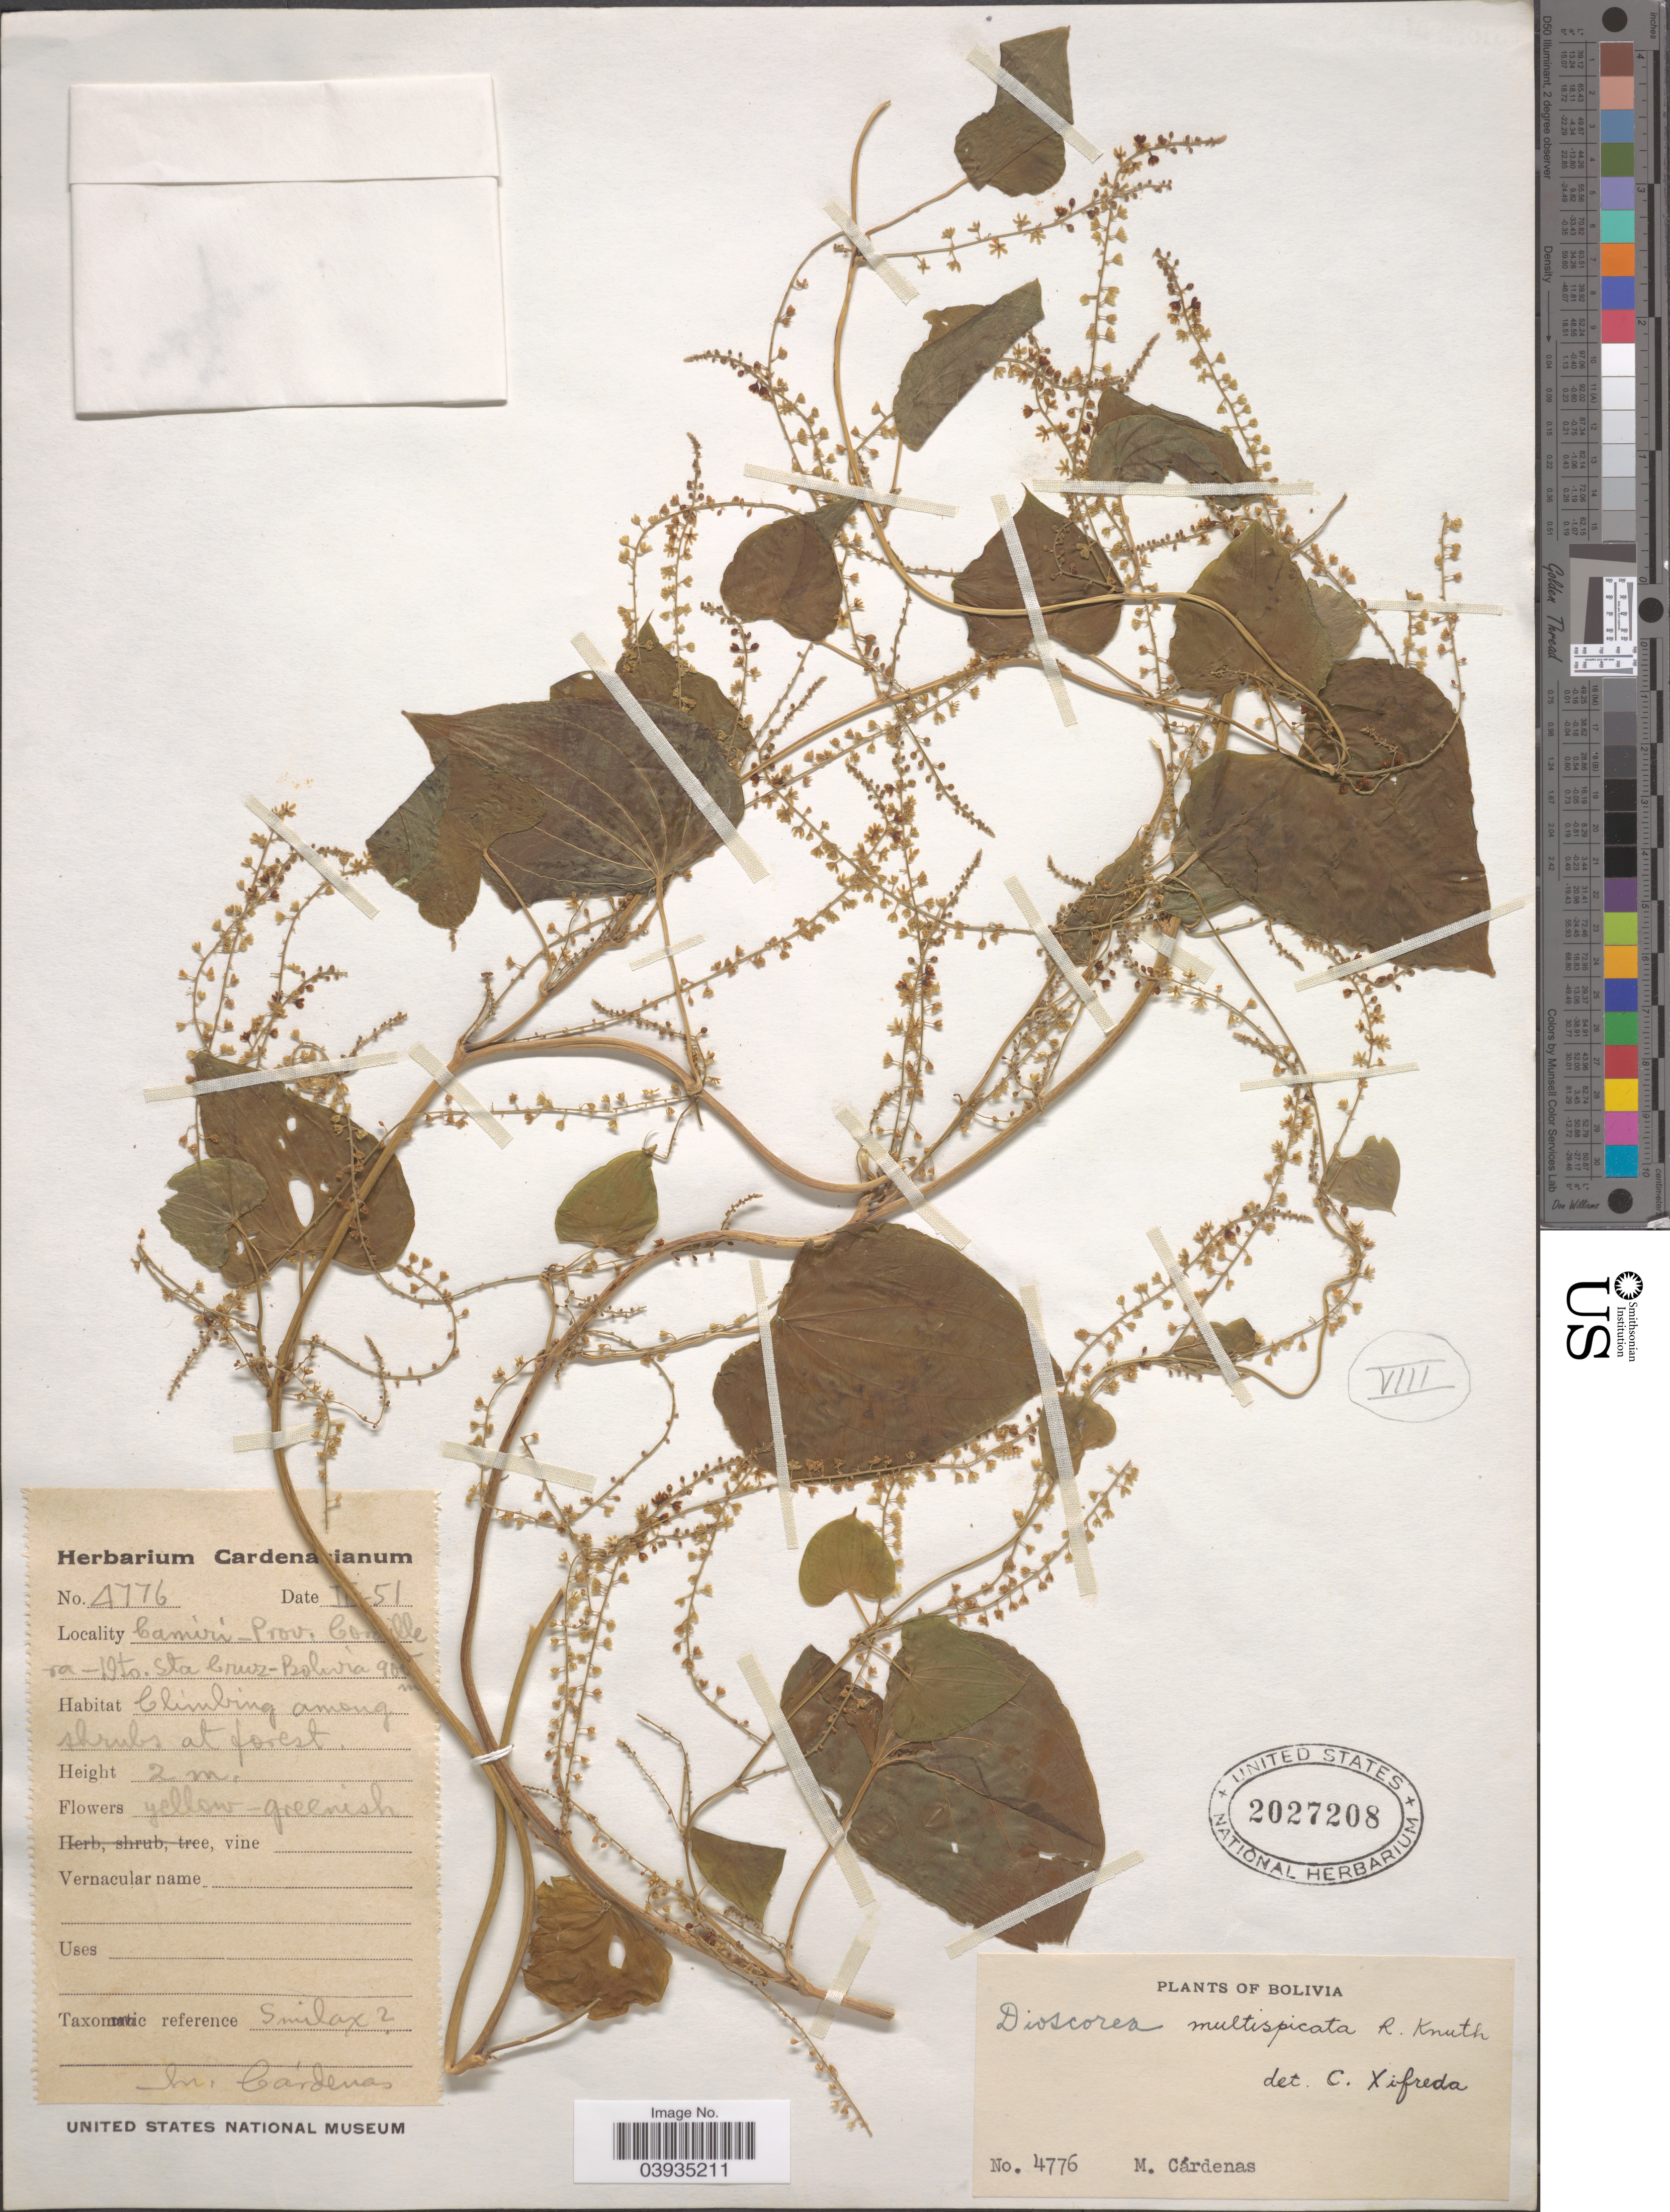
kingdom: Plantae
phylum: Tracheophyta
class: Liliopsida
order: Dioscoreales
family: Dioscoreaceae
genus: Dioscorea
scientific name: Dioscorea glandulosa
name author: Kunth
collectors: M. Cárdenas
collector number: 4776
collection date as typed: Transcribed d/m/y: /2/51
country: Bolivia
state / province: Santa Cruz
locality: Camiri - Prov. Cordillera - Dto. Sta. Cruz.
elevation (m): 900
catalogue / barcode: US 2027208